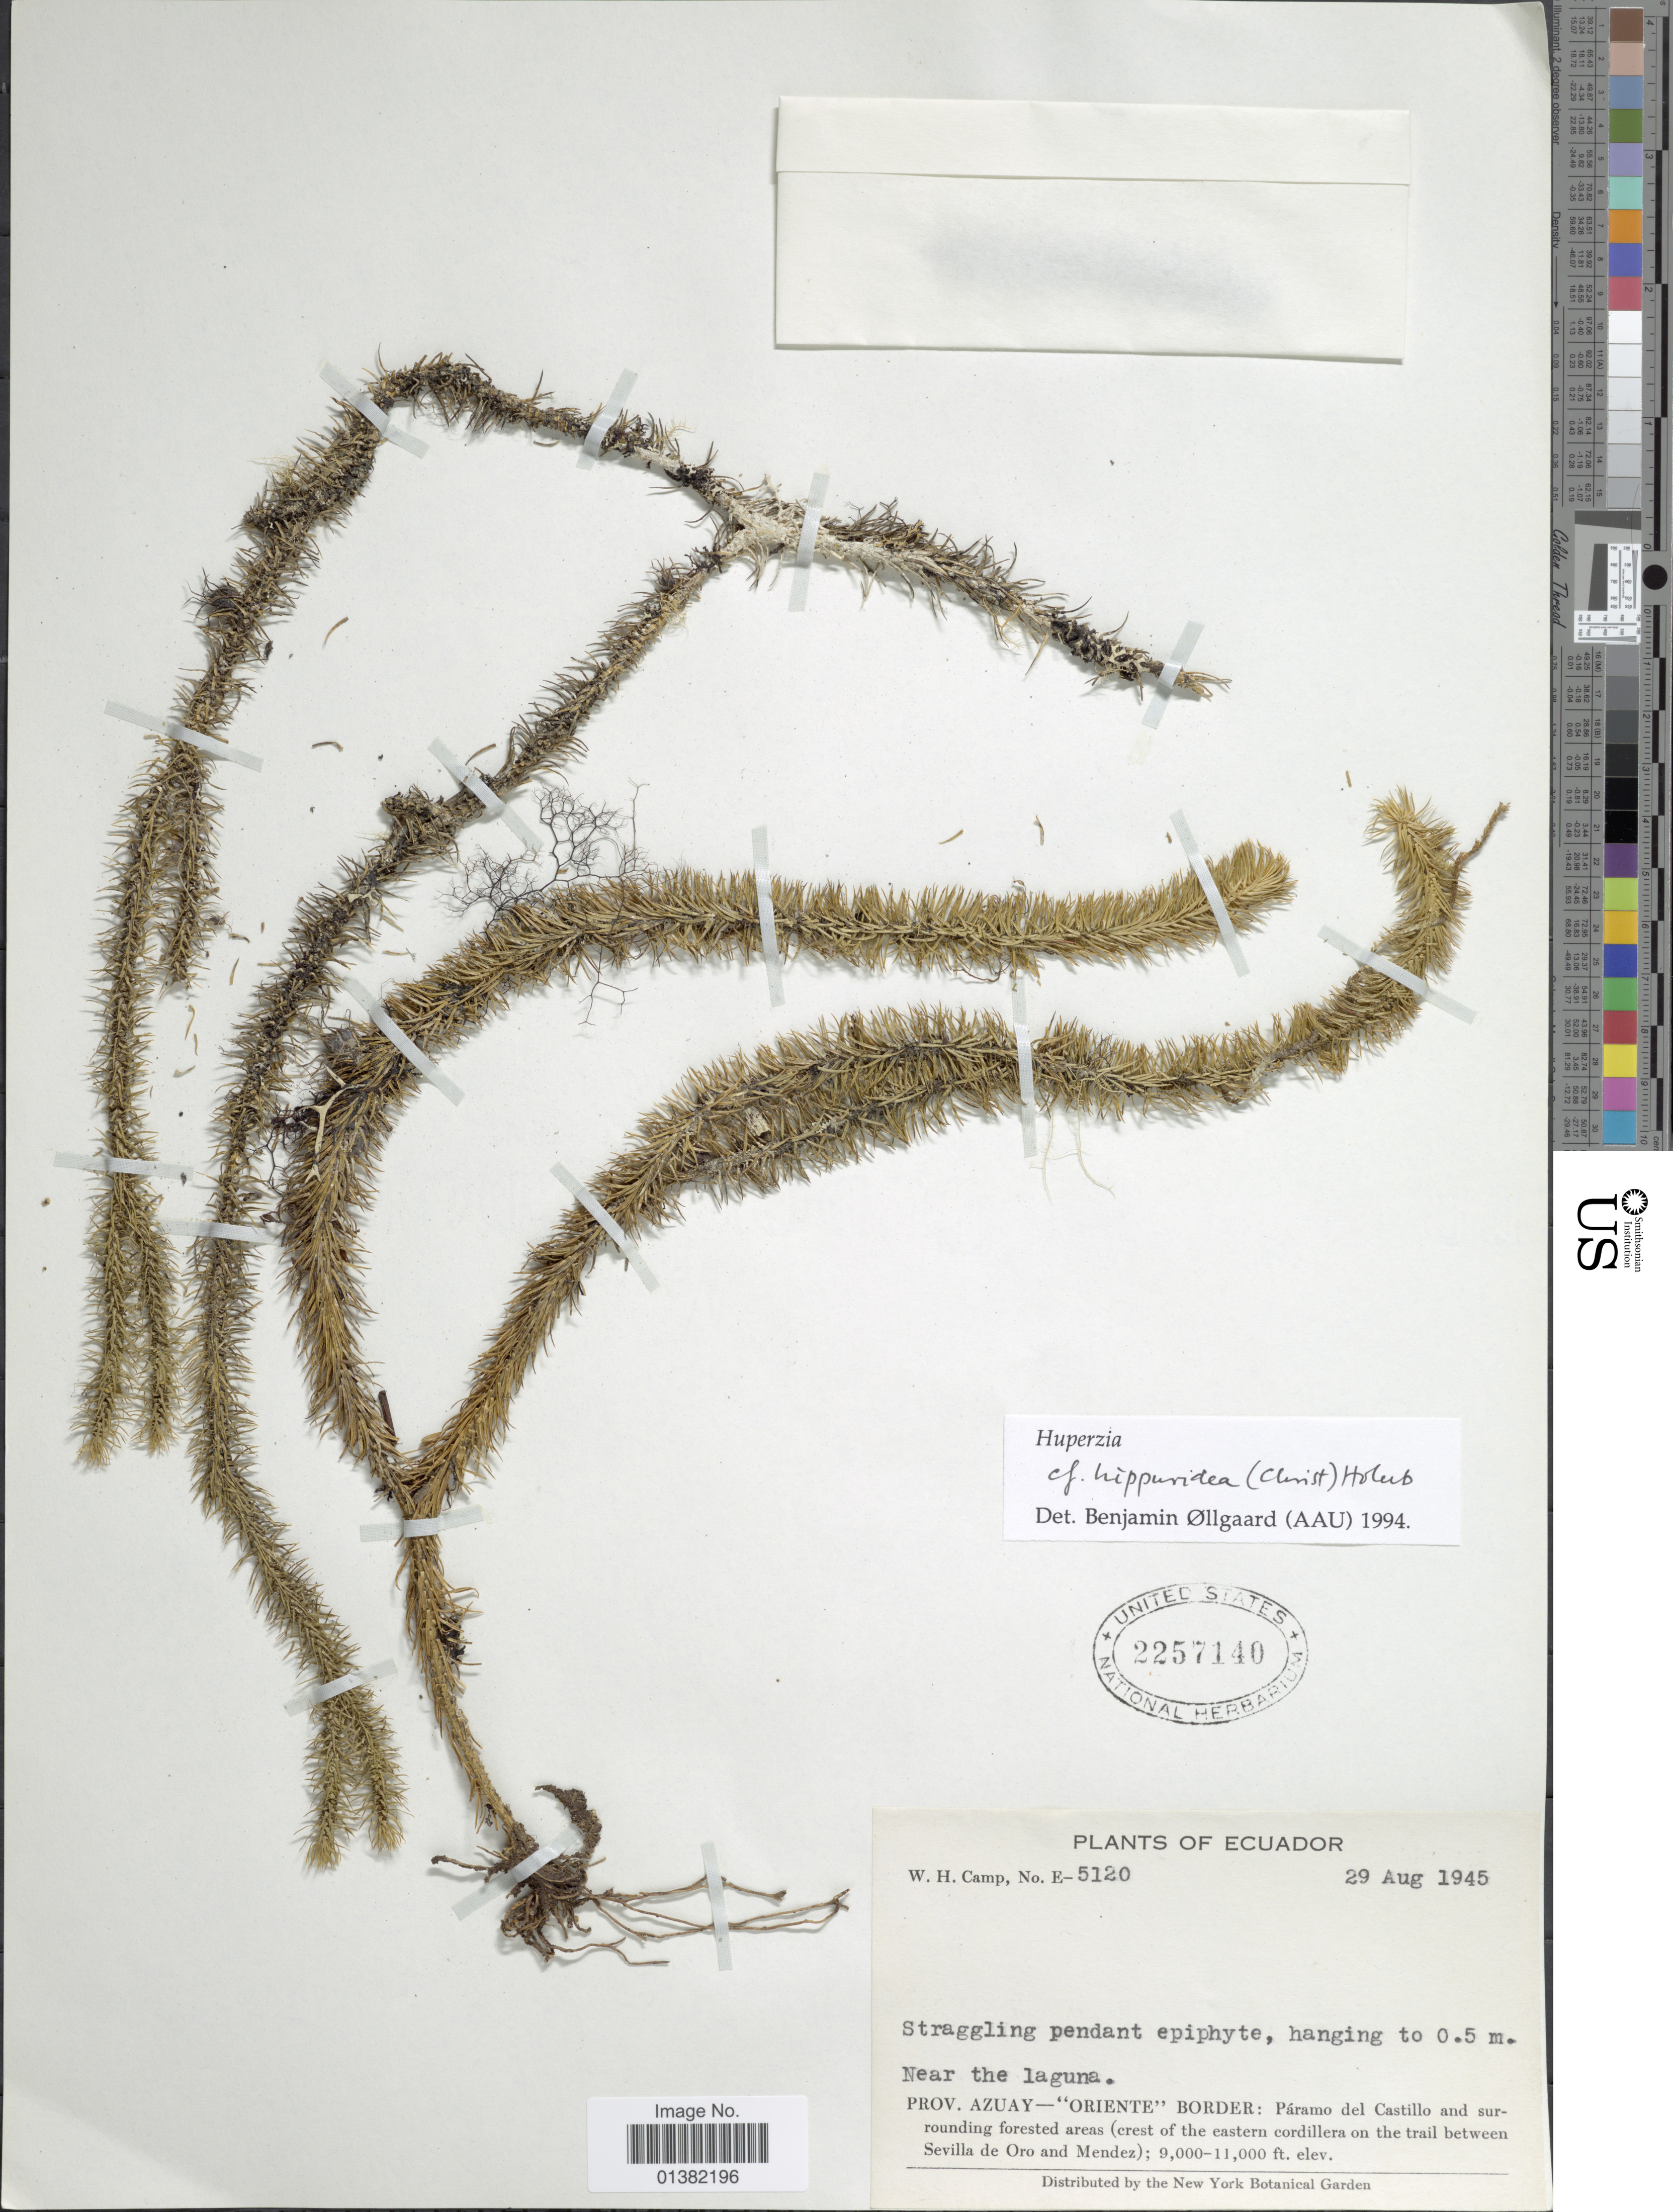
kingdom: Plantae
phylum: Tracheophyta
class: Lycopodiopsida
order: Lycopodiales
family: Lycopodiaceae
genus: Phlegmariurus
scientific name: Phlegmariurus hippurideus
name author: (Christ) B. Øllg.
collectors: W. H. Camp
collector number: E-5120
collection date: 1945-08-29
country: Ecuador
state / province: Azuay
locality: Oriente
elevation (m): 2743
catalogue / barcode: US 2257140